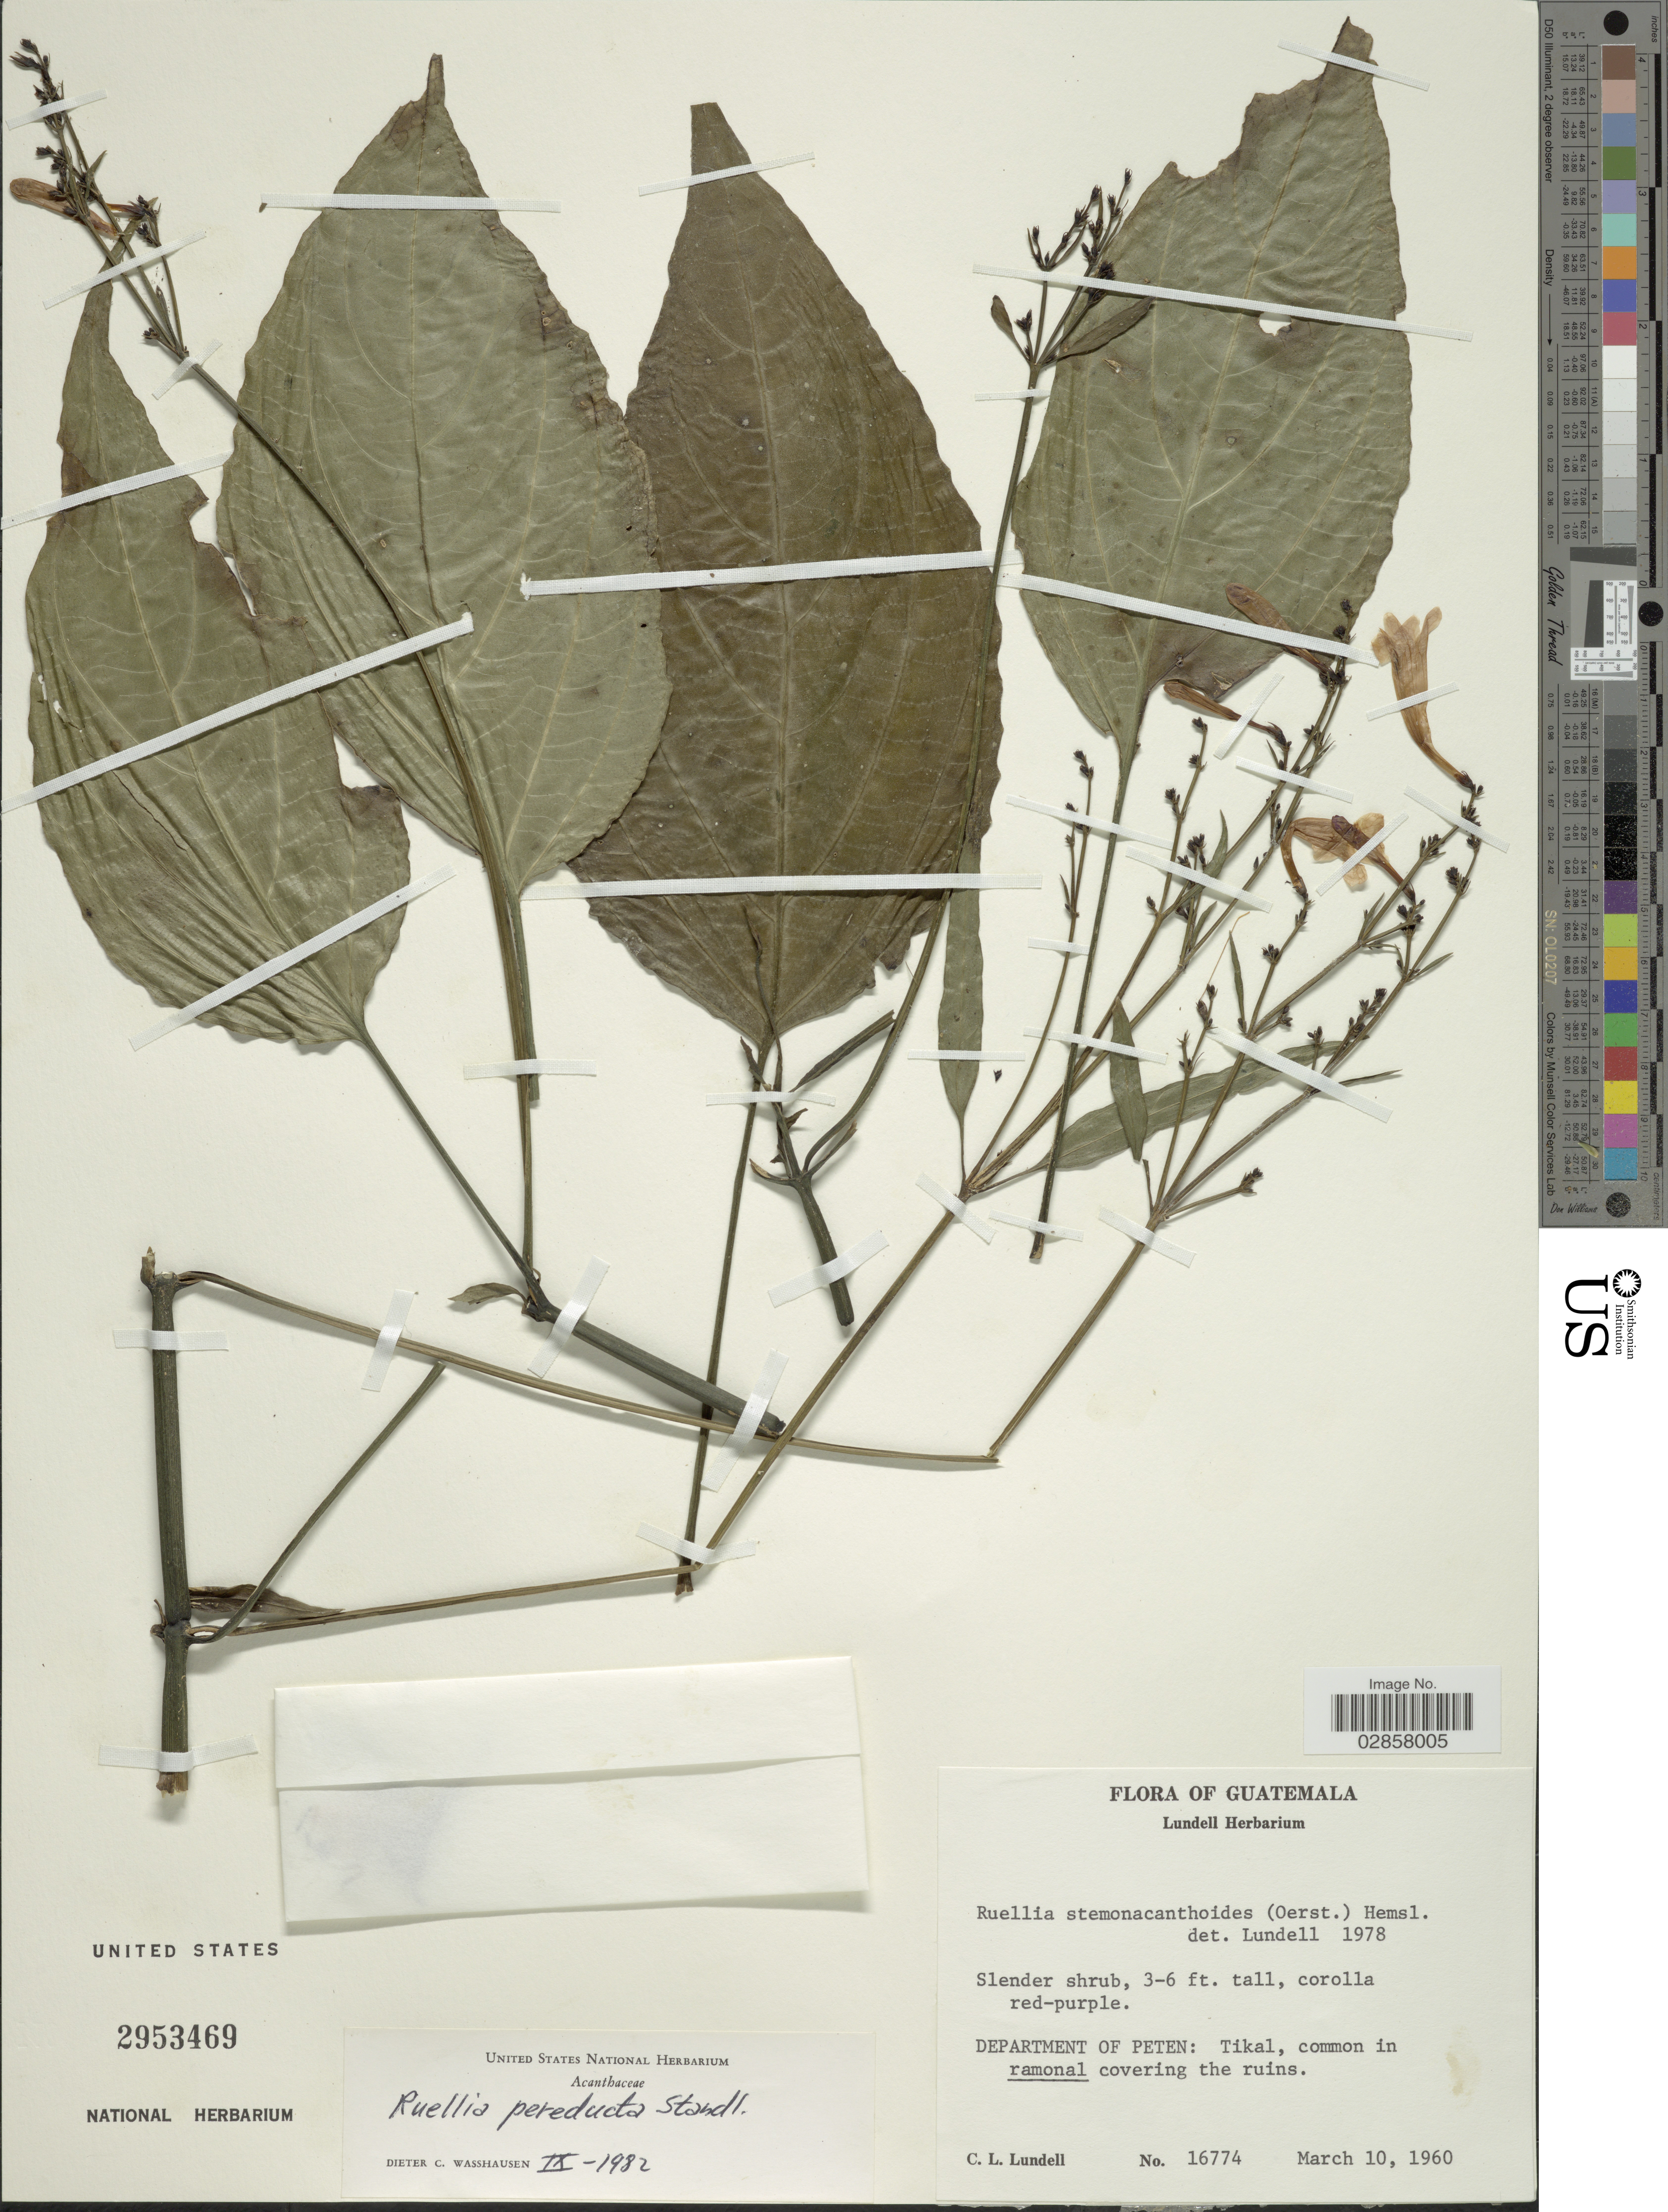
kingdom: Plantae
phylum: Tracheophyta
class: Magnoliopsida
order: Lamiales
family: Acanthaceae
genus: Ruellia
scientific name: Ruellia pereducta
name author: Standl. ex Lundell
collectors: C. L. Lundell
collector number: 16774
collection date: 1960-03-10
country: Guatemala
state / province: El Petén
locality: Department of Peten: Tikal.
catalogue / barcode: US 2953469